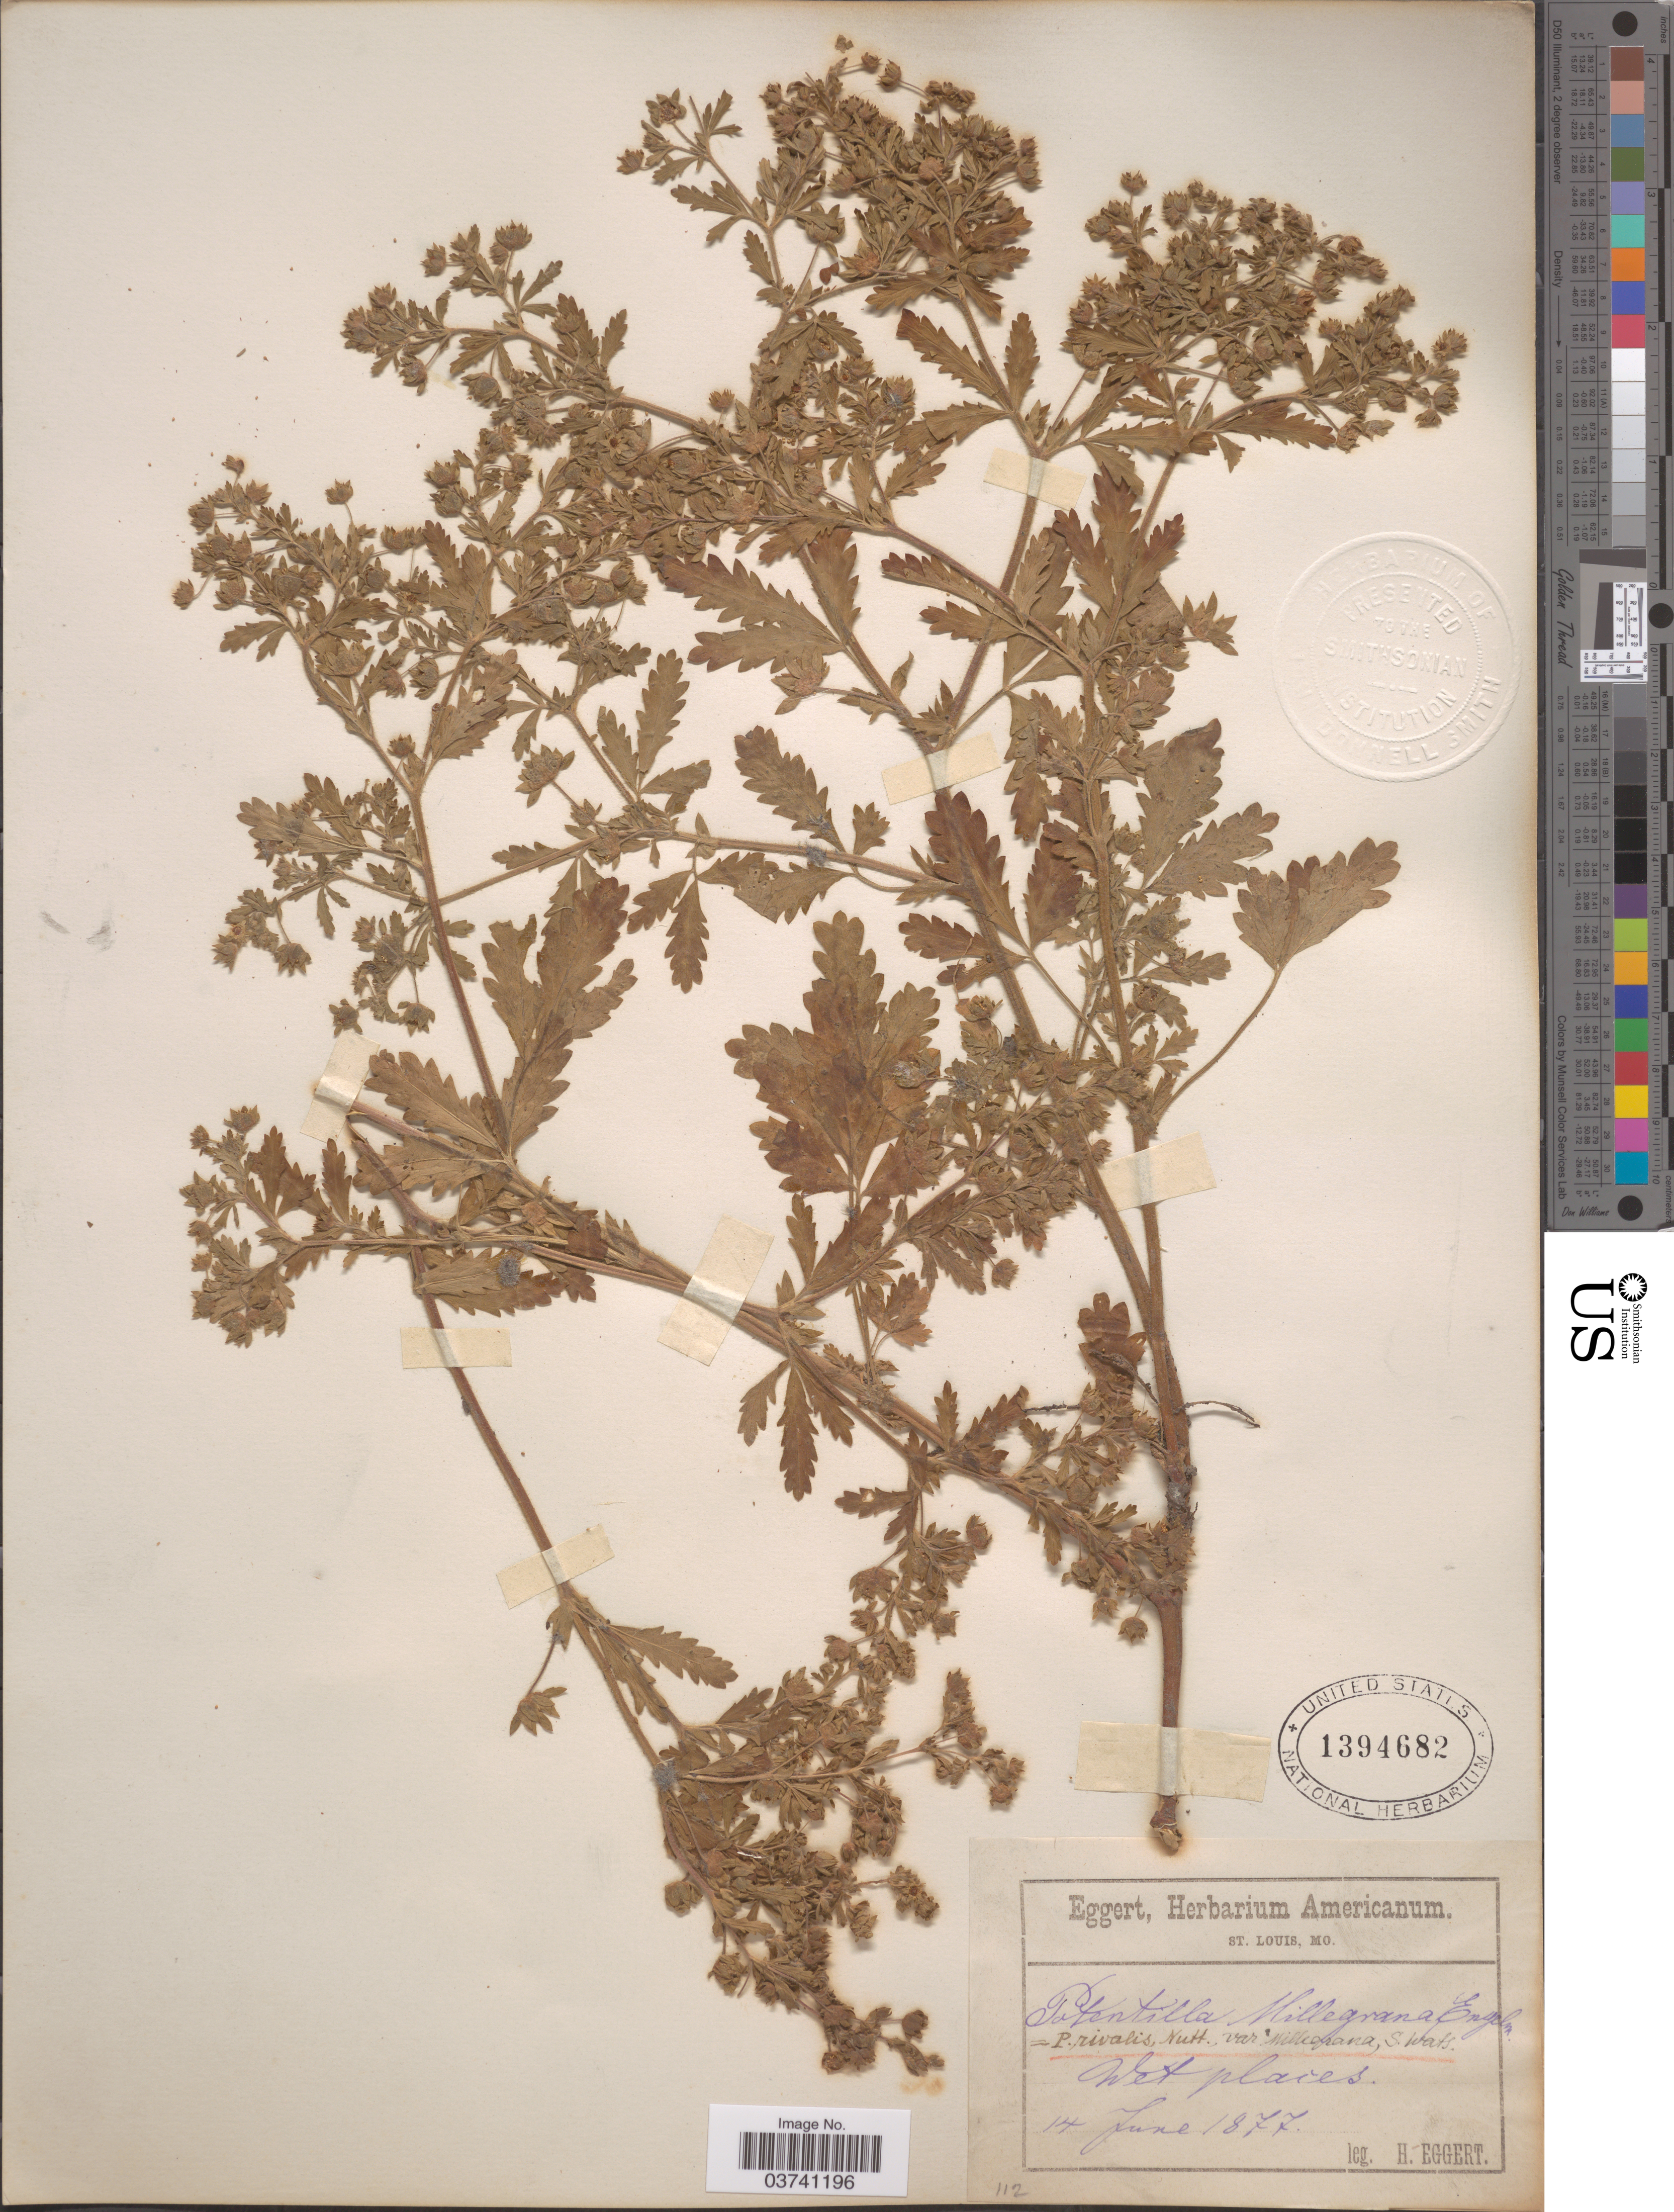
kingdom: Plantae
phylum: Tracheophyta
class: Magnoliopsida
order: Rosales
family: Rosaceae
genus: Potentilla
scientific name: Potentilla rivalis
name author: Nutt.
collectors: H. Eggert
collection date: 1877-06-14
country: United States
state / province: Missouri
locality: St. Louis.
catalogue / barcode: US 1394682